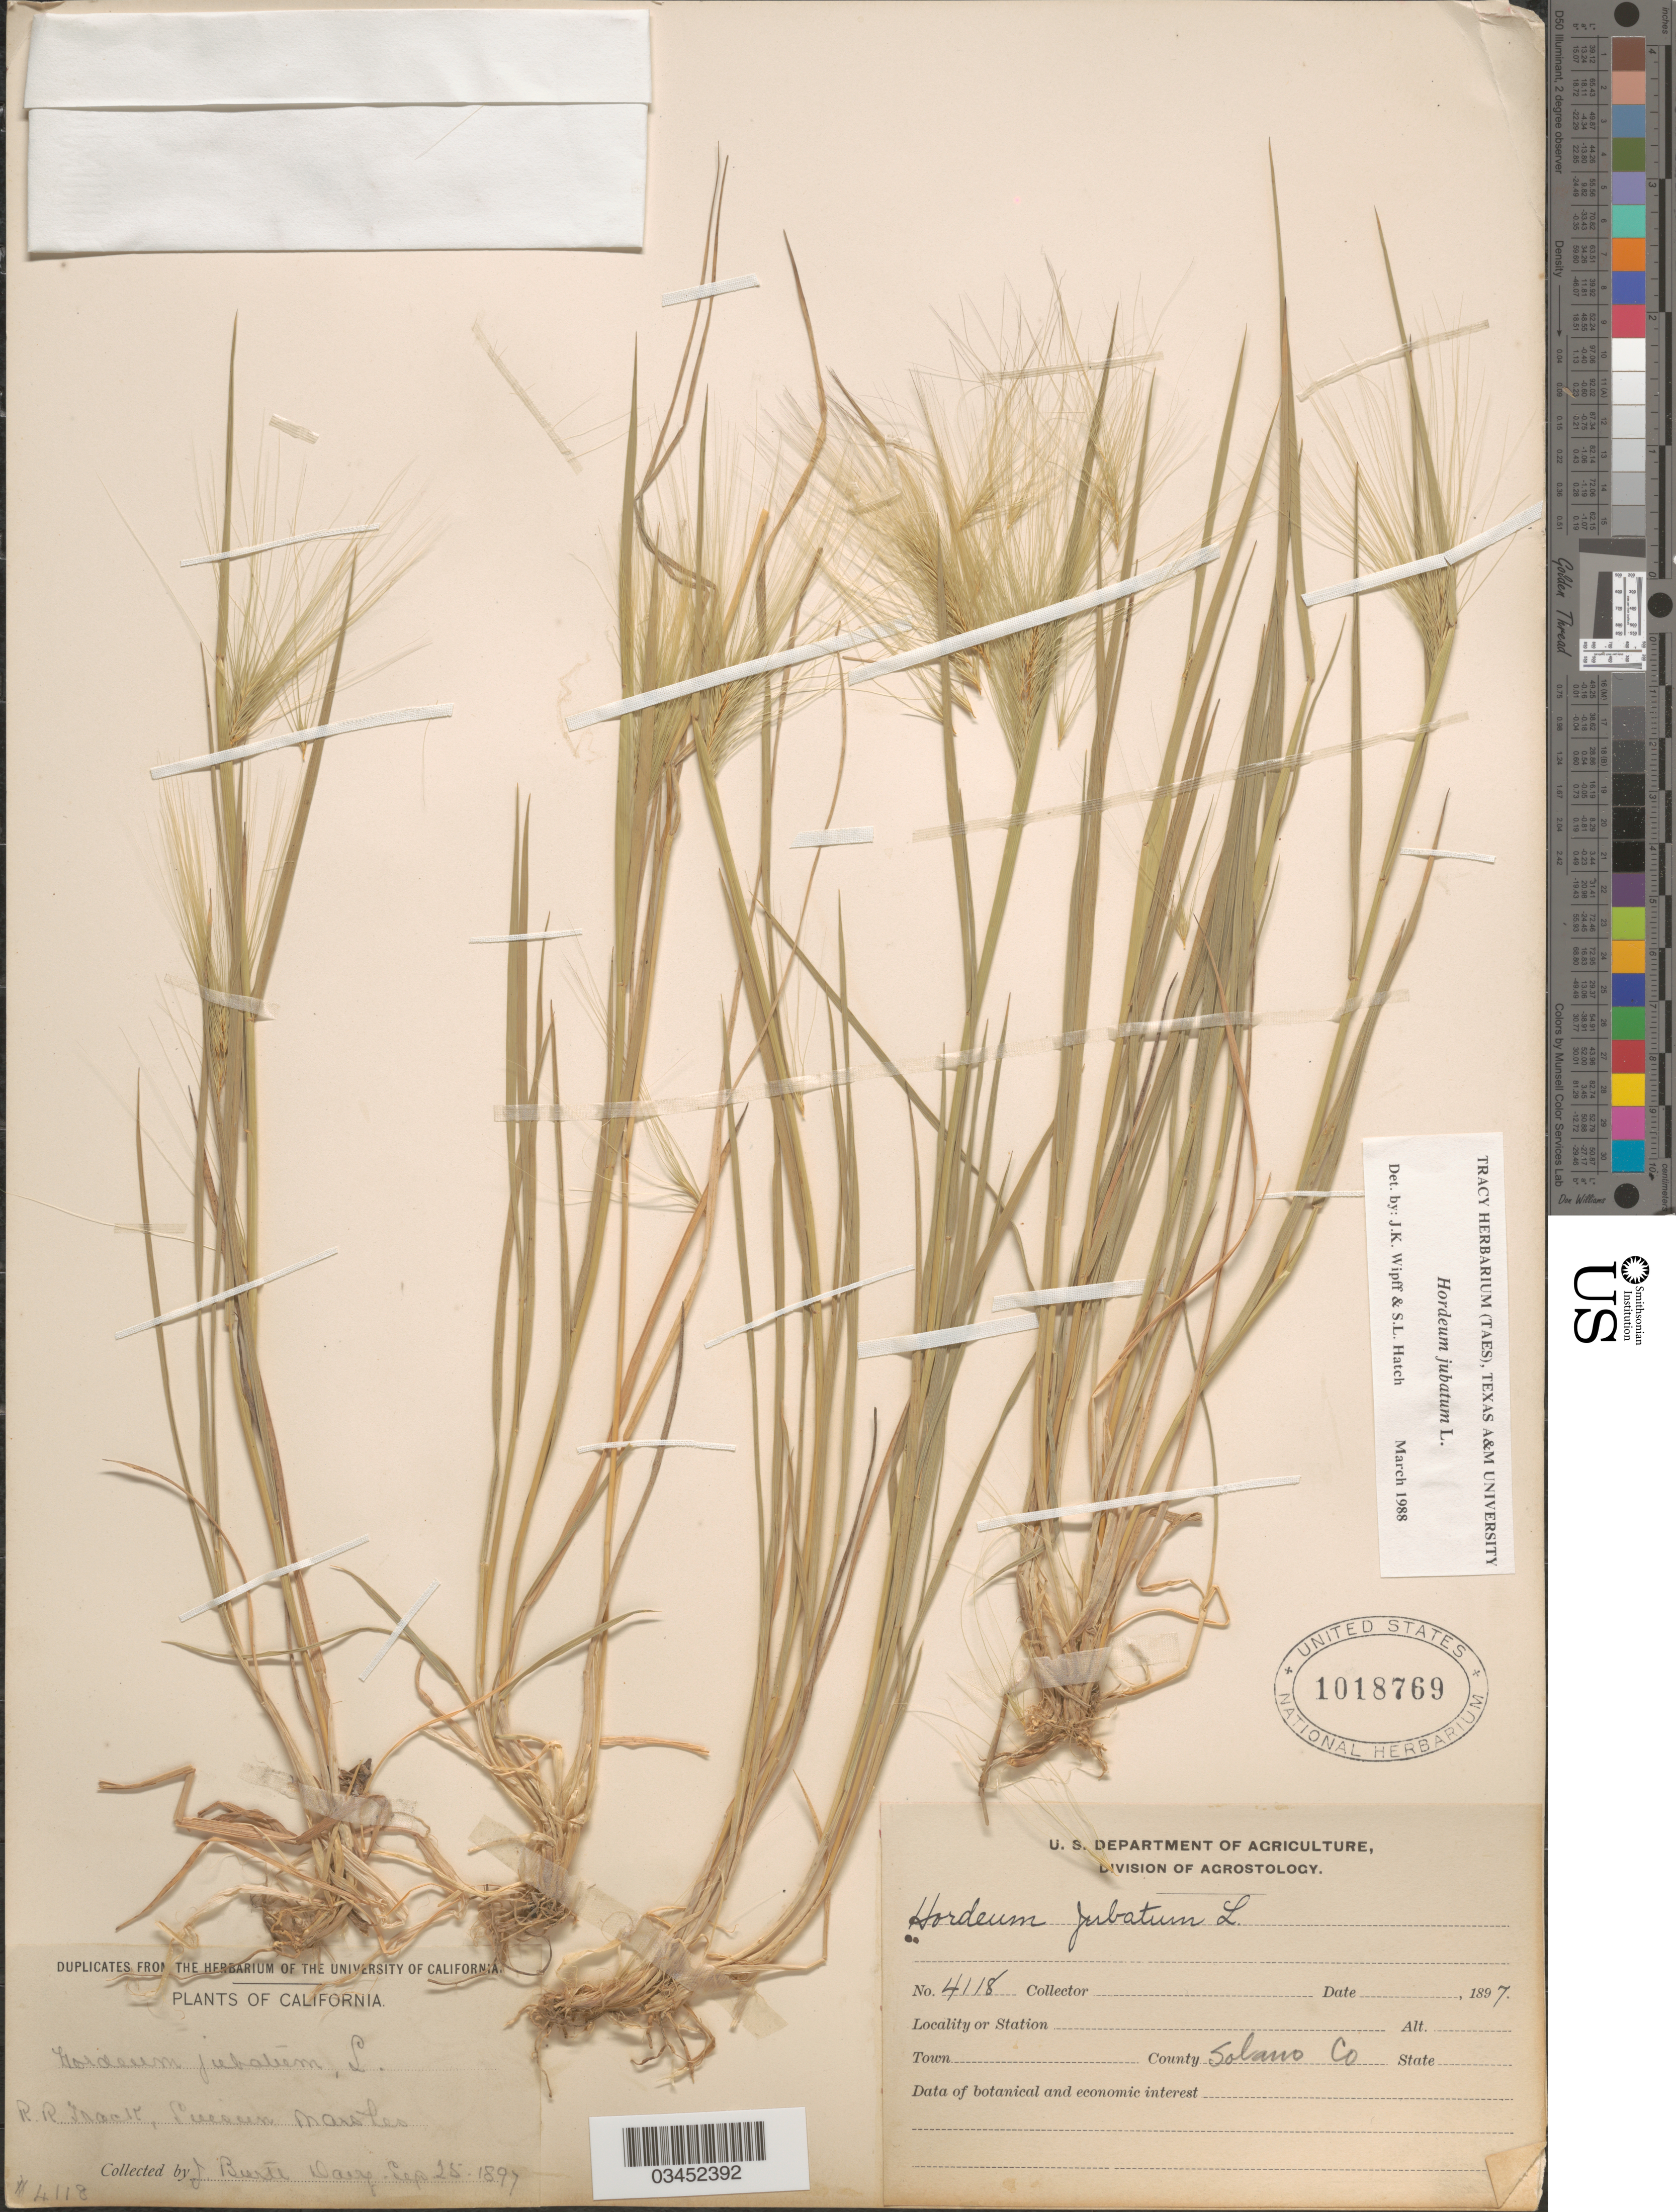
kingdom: Plantae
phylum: Tracheophyta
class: Liliopsida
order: Poales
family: Poaceae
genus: Hordeum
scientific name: Hordeum jubatum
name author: L.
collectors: J. Burtt Davy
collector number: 4118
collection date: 1897-09-25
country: United States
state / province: California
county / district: Solano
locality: R. R. track, Suisun marshes. Solano Co.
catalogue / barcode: US 1018769